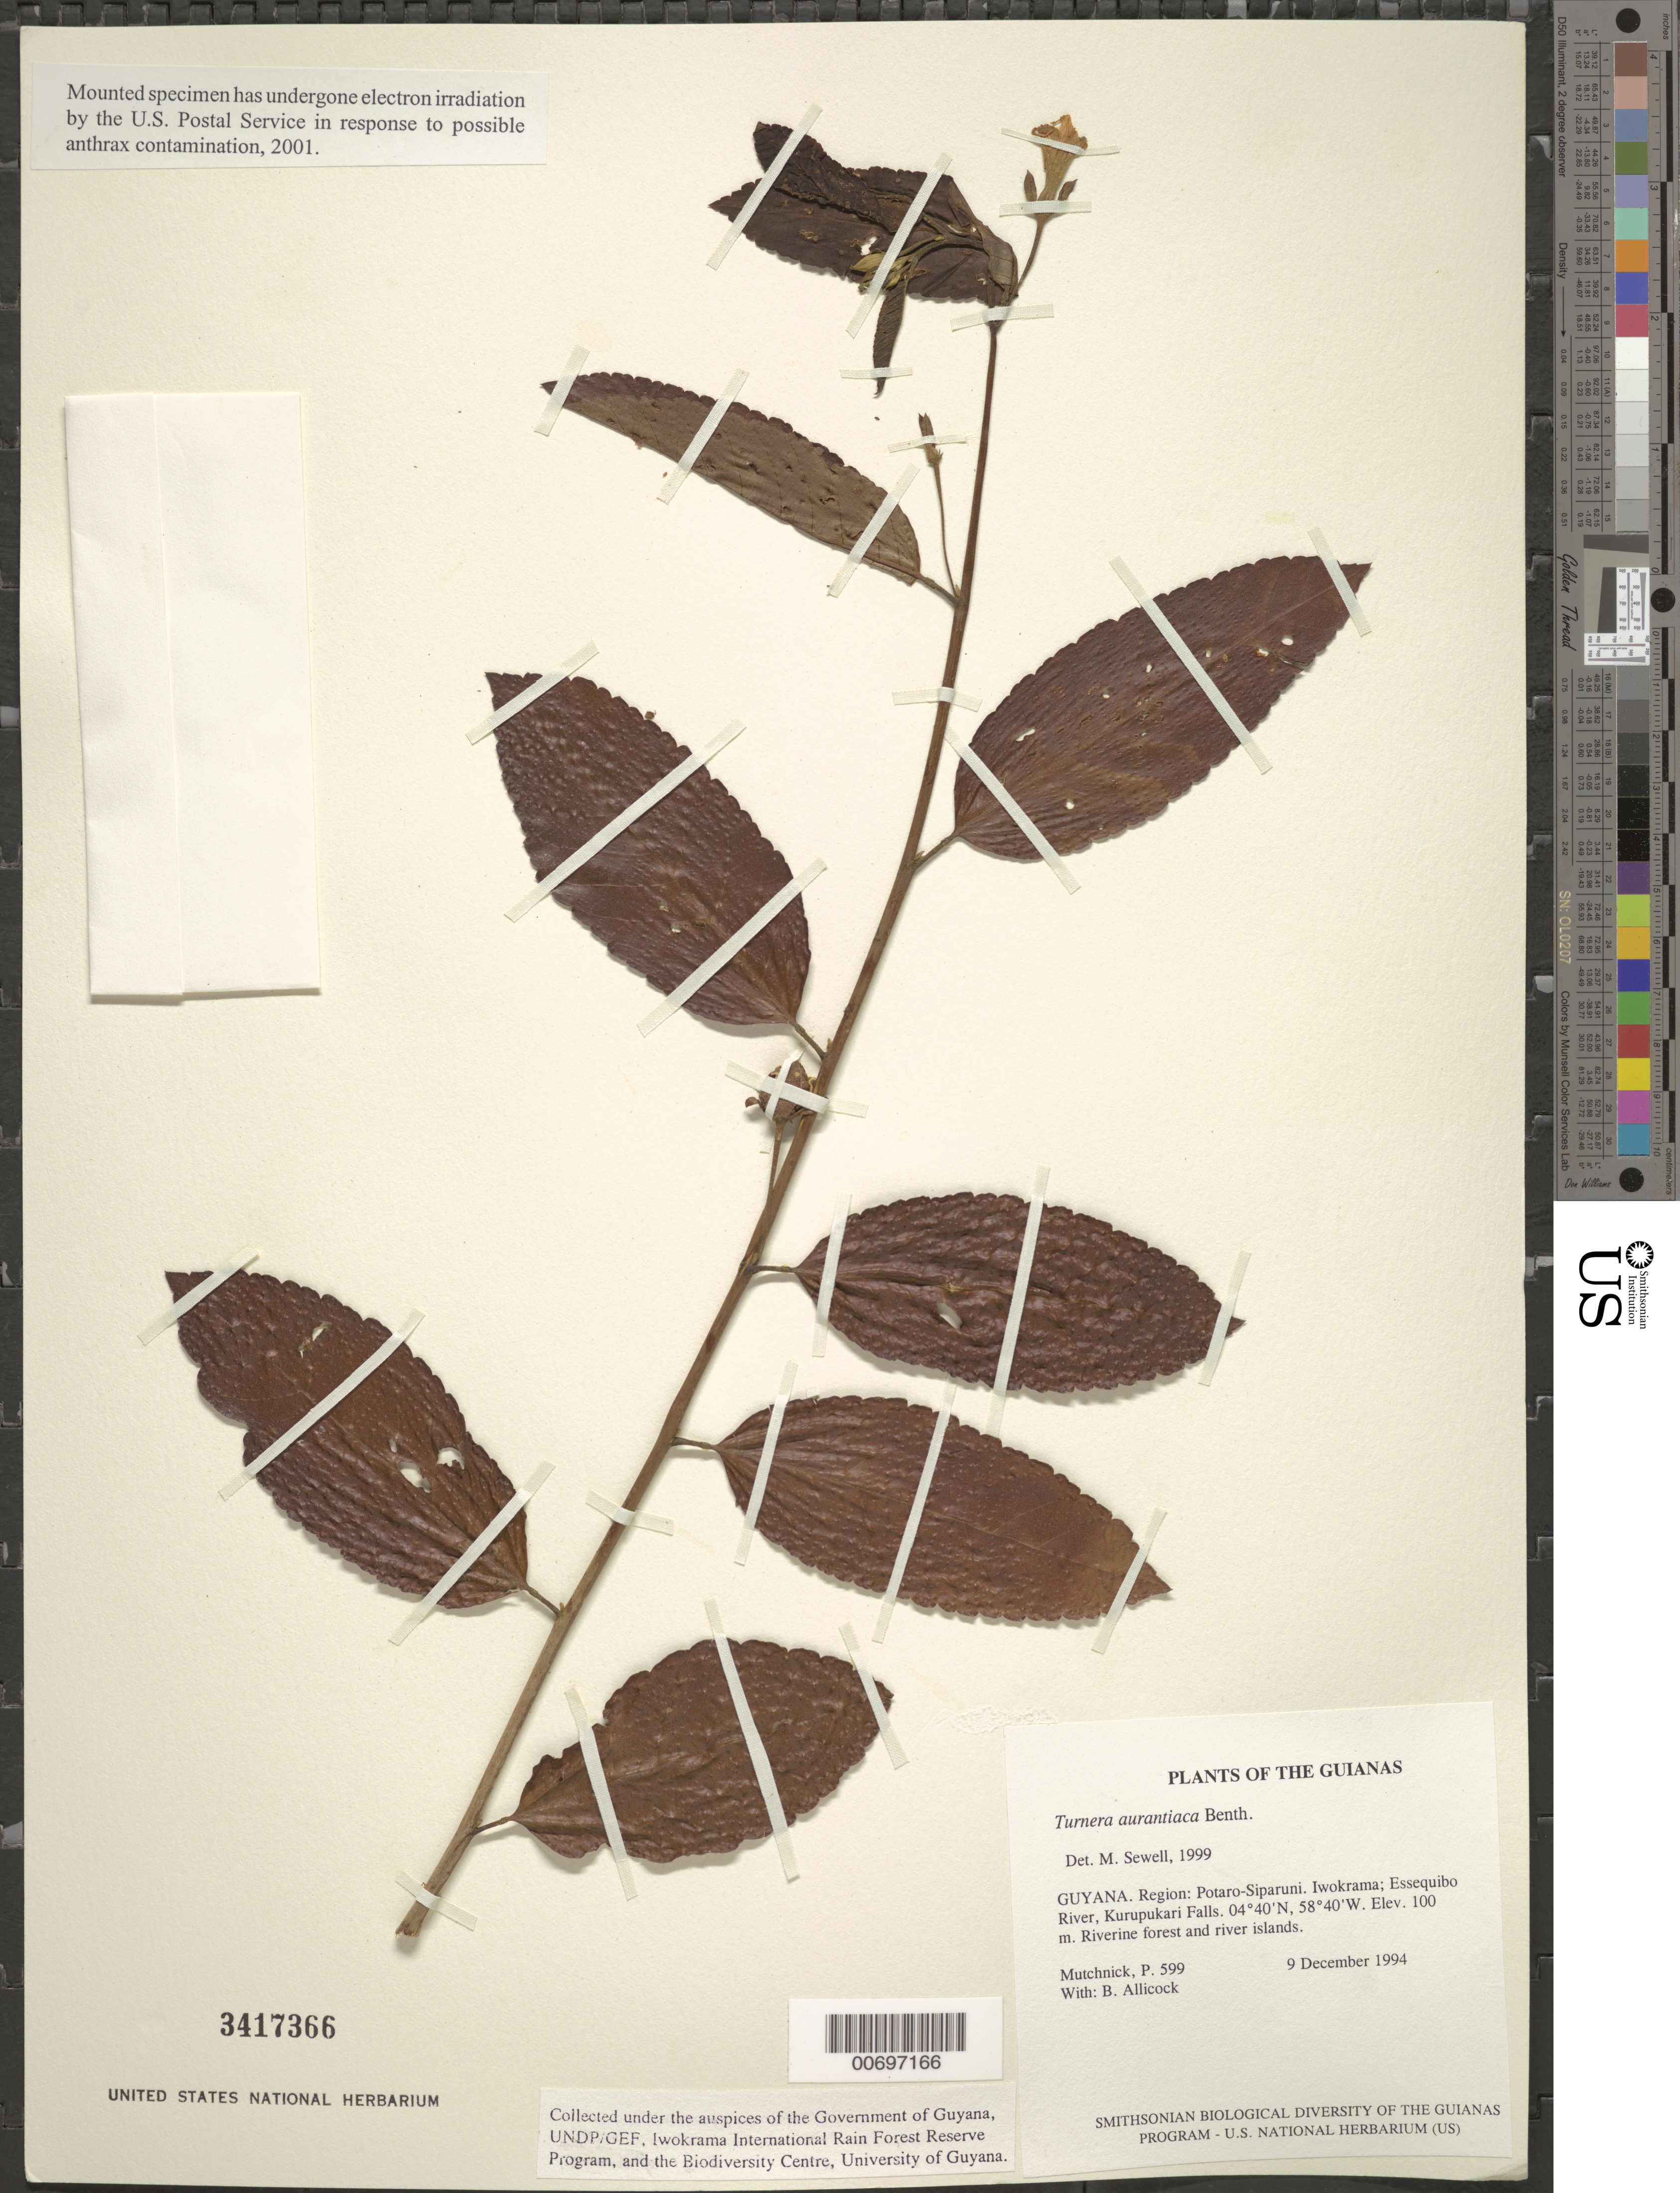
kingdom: Plantae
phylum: Tracheophyta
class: Magnoliopsida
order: Malpighiales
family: Turneraceae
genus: Turnera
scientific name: Turnera aurantiaca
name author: Benth.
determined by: Sewell, M.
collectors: P. Mutchnick & B. Allicock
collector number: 599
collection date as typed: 9 December 1994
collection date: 1994-12-09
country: Guyana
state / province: Potaro-Siparuni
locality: Iwokrama; Essequibo River, Kurupukari Falls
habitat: Riverine forest and river islands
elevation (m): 100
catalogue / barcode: US 3417366